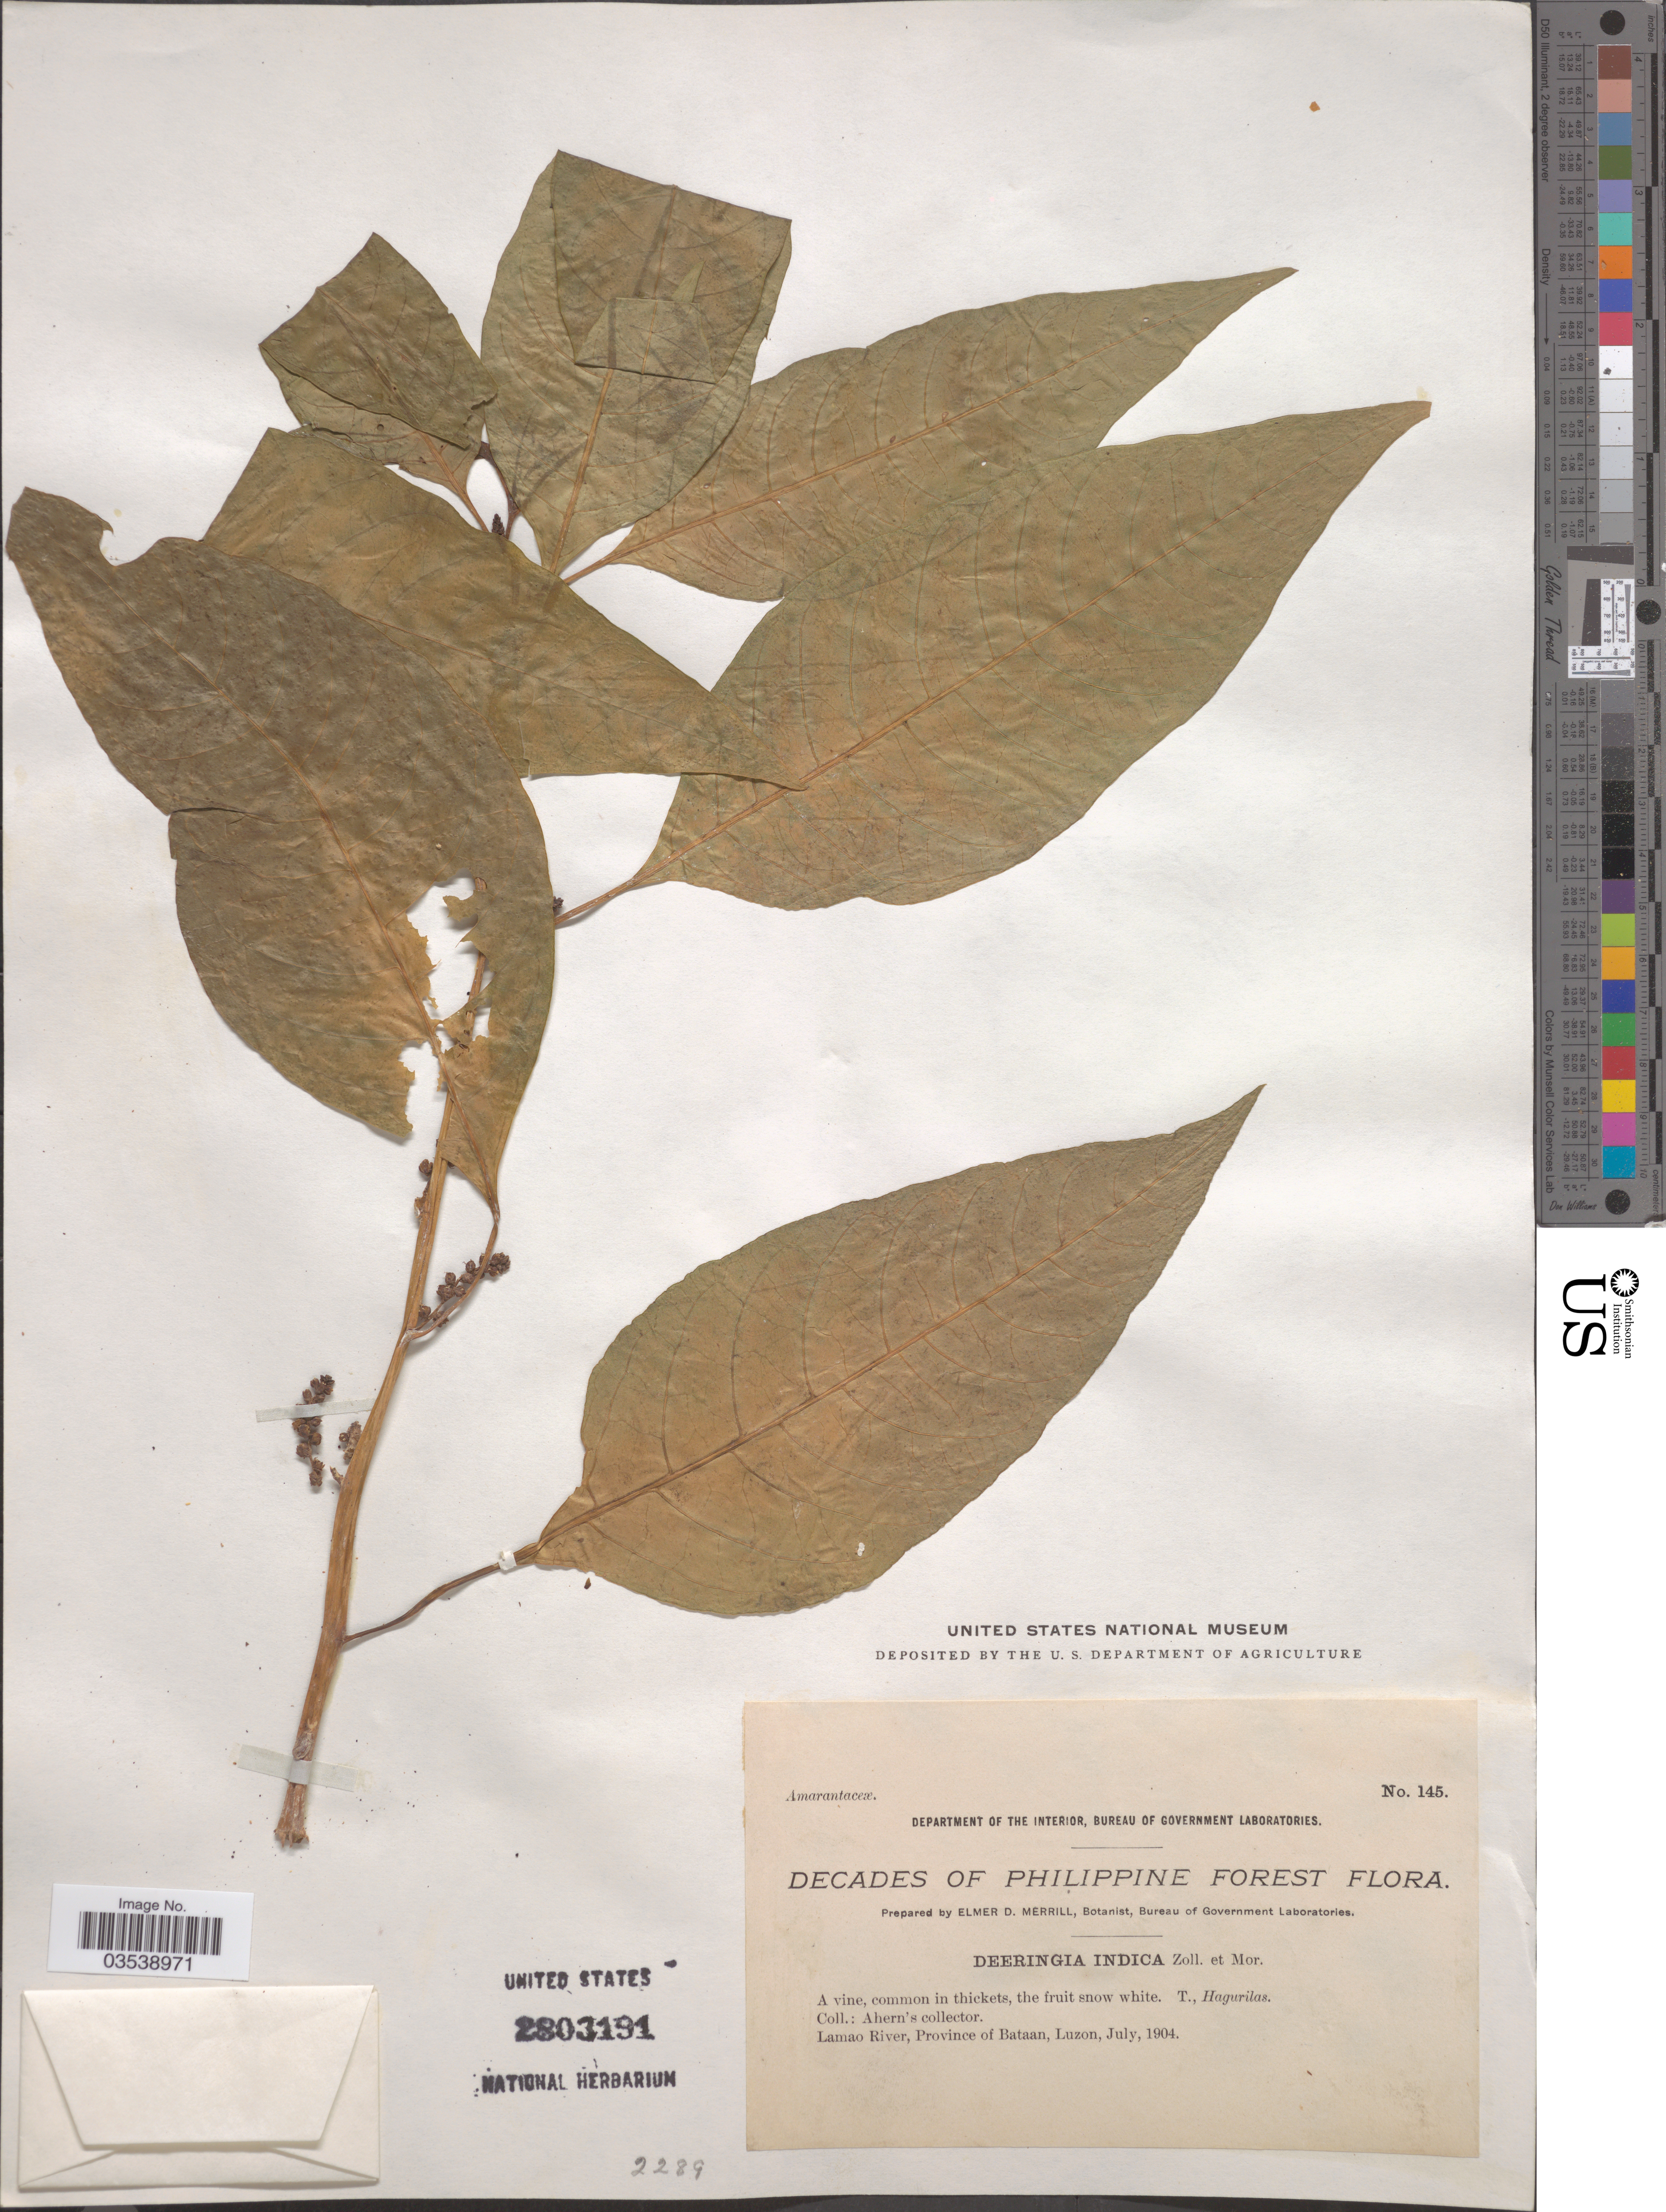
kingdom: Plantae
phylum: Tracheophyta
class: Magnoliopsida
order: Caryophyllales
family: Amaranthaceae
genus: Deeringia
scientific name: Deeringia polysperma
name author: (Roxb.) Moq.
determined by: Strong, Mark T., (BOT), Smithsonian Institution - National Museum of Natural History (UNITED STATES)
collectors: Ahern's collector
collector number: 145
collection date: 1904-07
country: Philippines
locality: Lamao River, Province of Bataan, Luzon.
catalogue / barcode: US 2803191